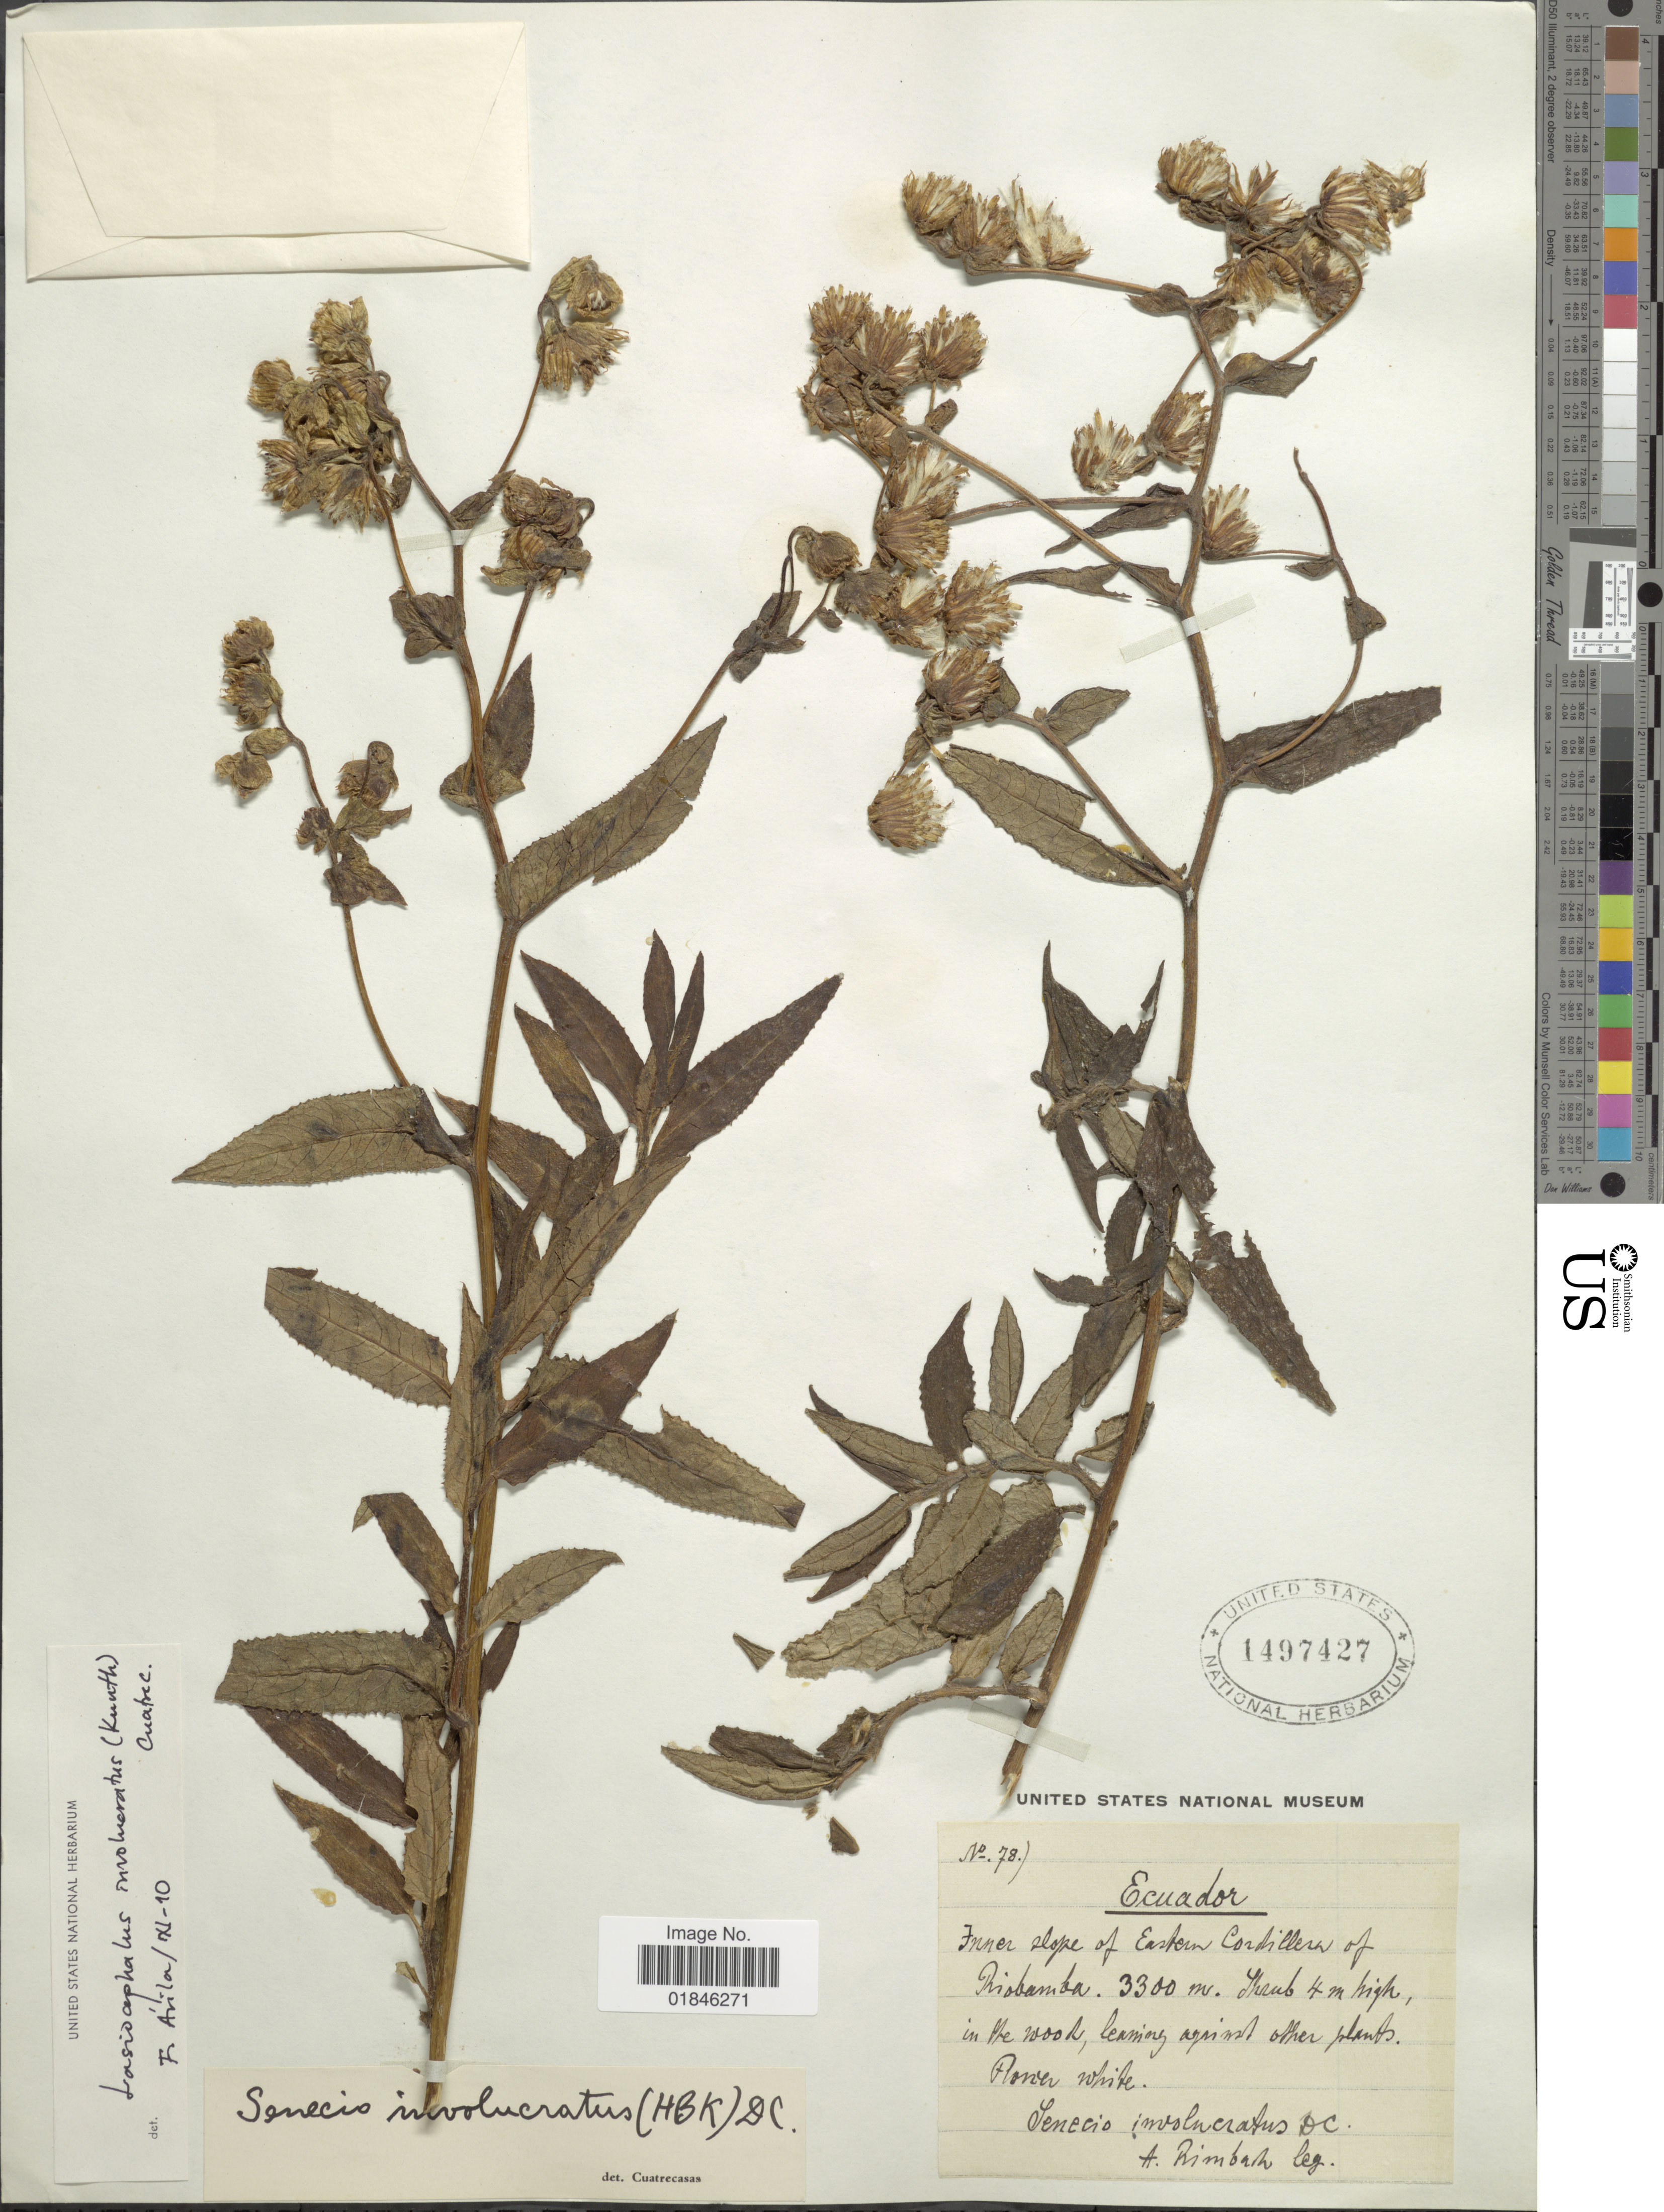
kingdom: Plantae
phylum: Tracheophyta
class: Magnoliopsida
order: Asterales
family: Asteraceae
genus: Senecio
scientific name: Senecio involucratus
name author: (Kunth) DC.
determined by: Salomon, Luciana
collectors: A. Rimbach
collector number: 78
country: Ecuador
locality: Inner slope of Eastern Cordillera of Riobamba.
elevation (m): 3300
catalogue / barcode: US 1497427